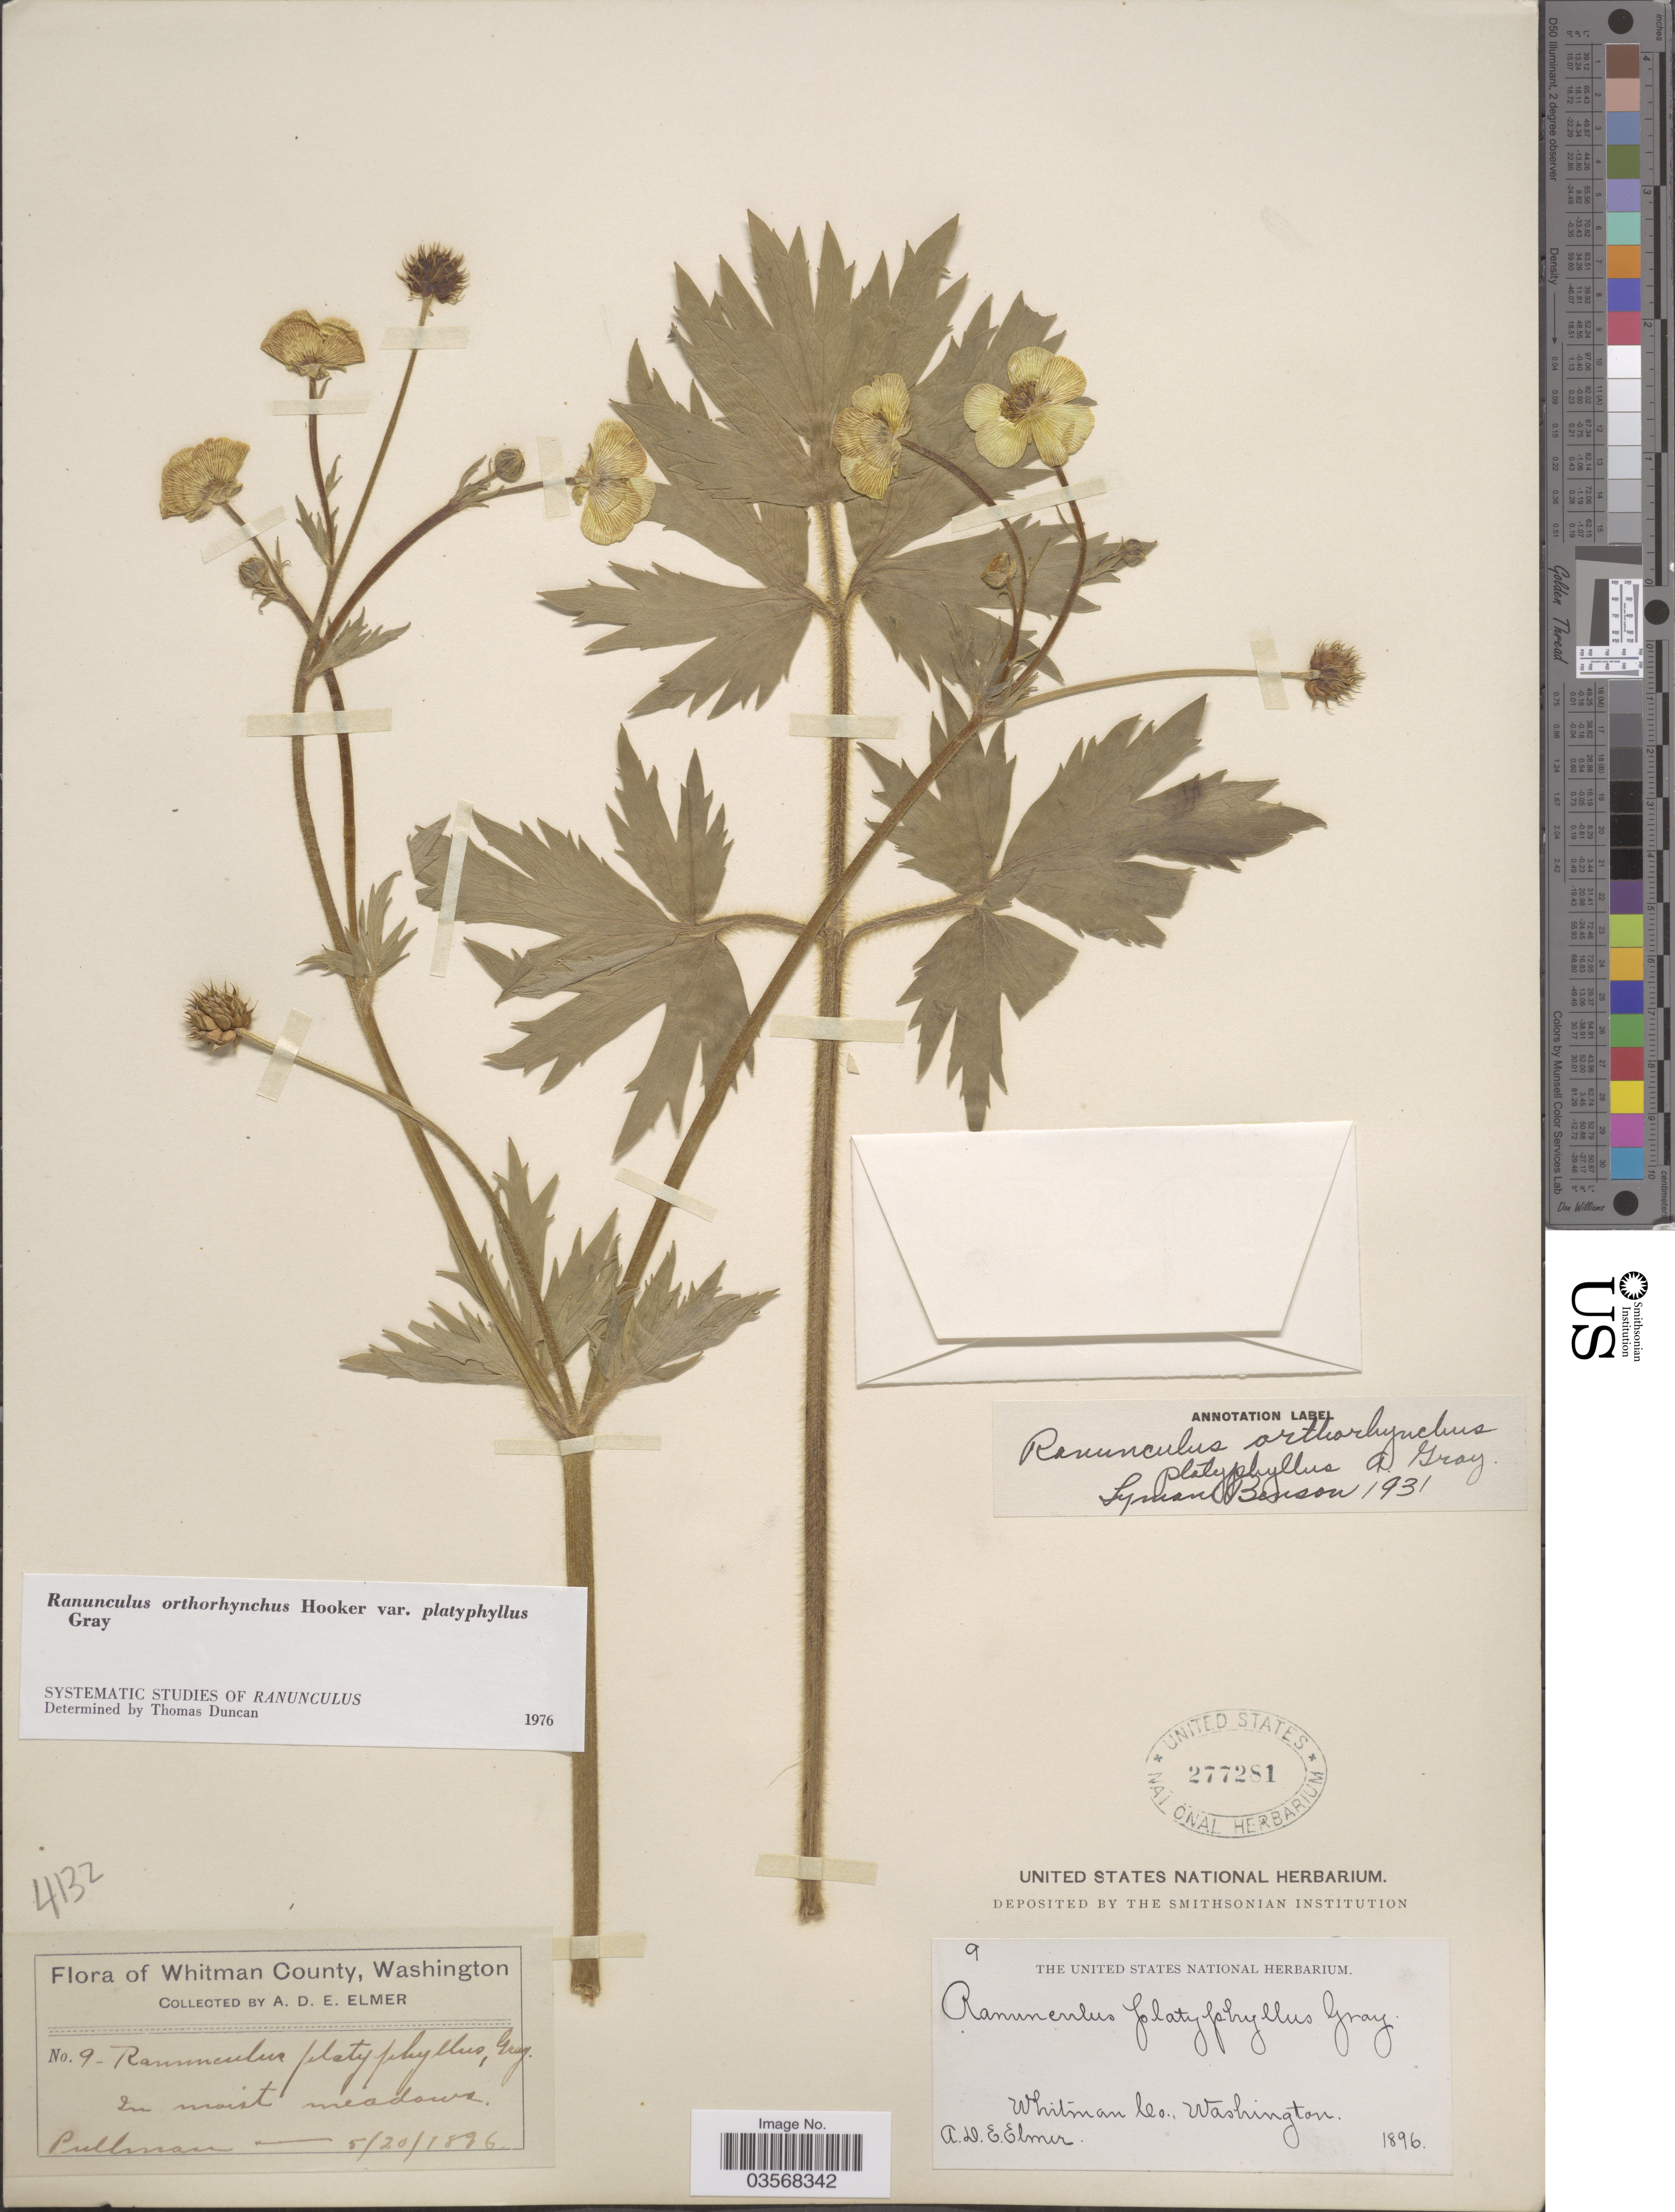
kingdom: Plantae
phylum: Tracheophyta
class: Magnoliopsida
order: Ranunculales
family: Ranunculaceae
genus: Ranunculus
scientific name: Ranunculus orthorhynchus var. platyphyllus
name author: A. Gray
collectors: A. D. E. Elmer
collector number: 9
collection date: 1896-05-20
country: United States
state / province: Washington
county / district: Whitman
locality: Whitman County. Pullman.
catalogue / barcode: US 277281